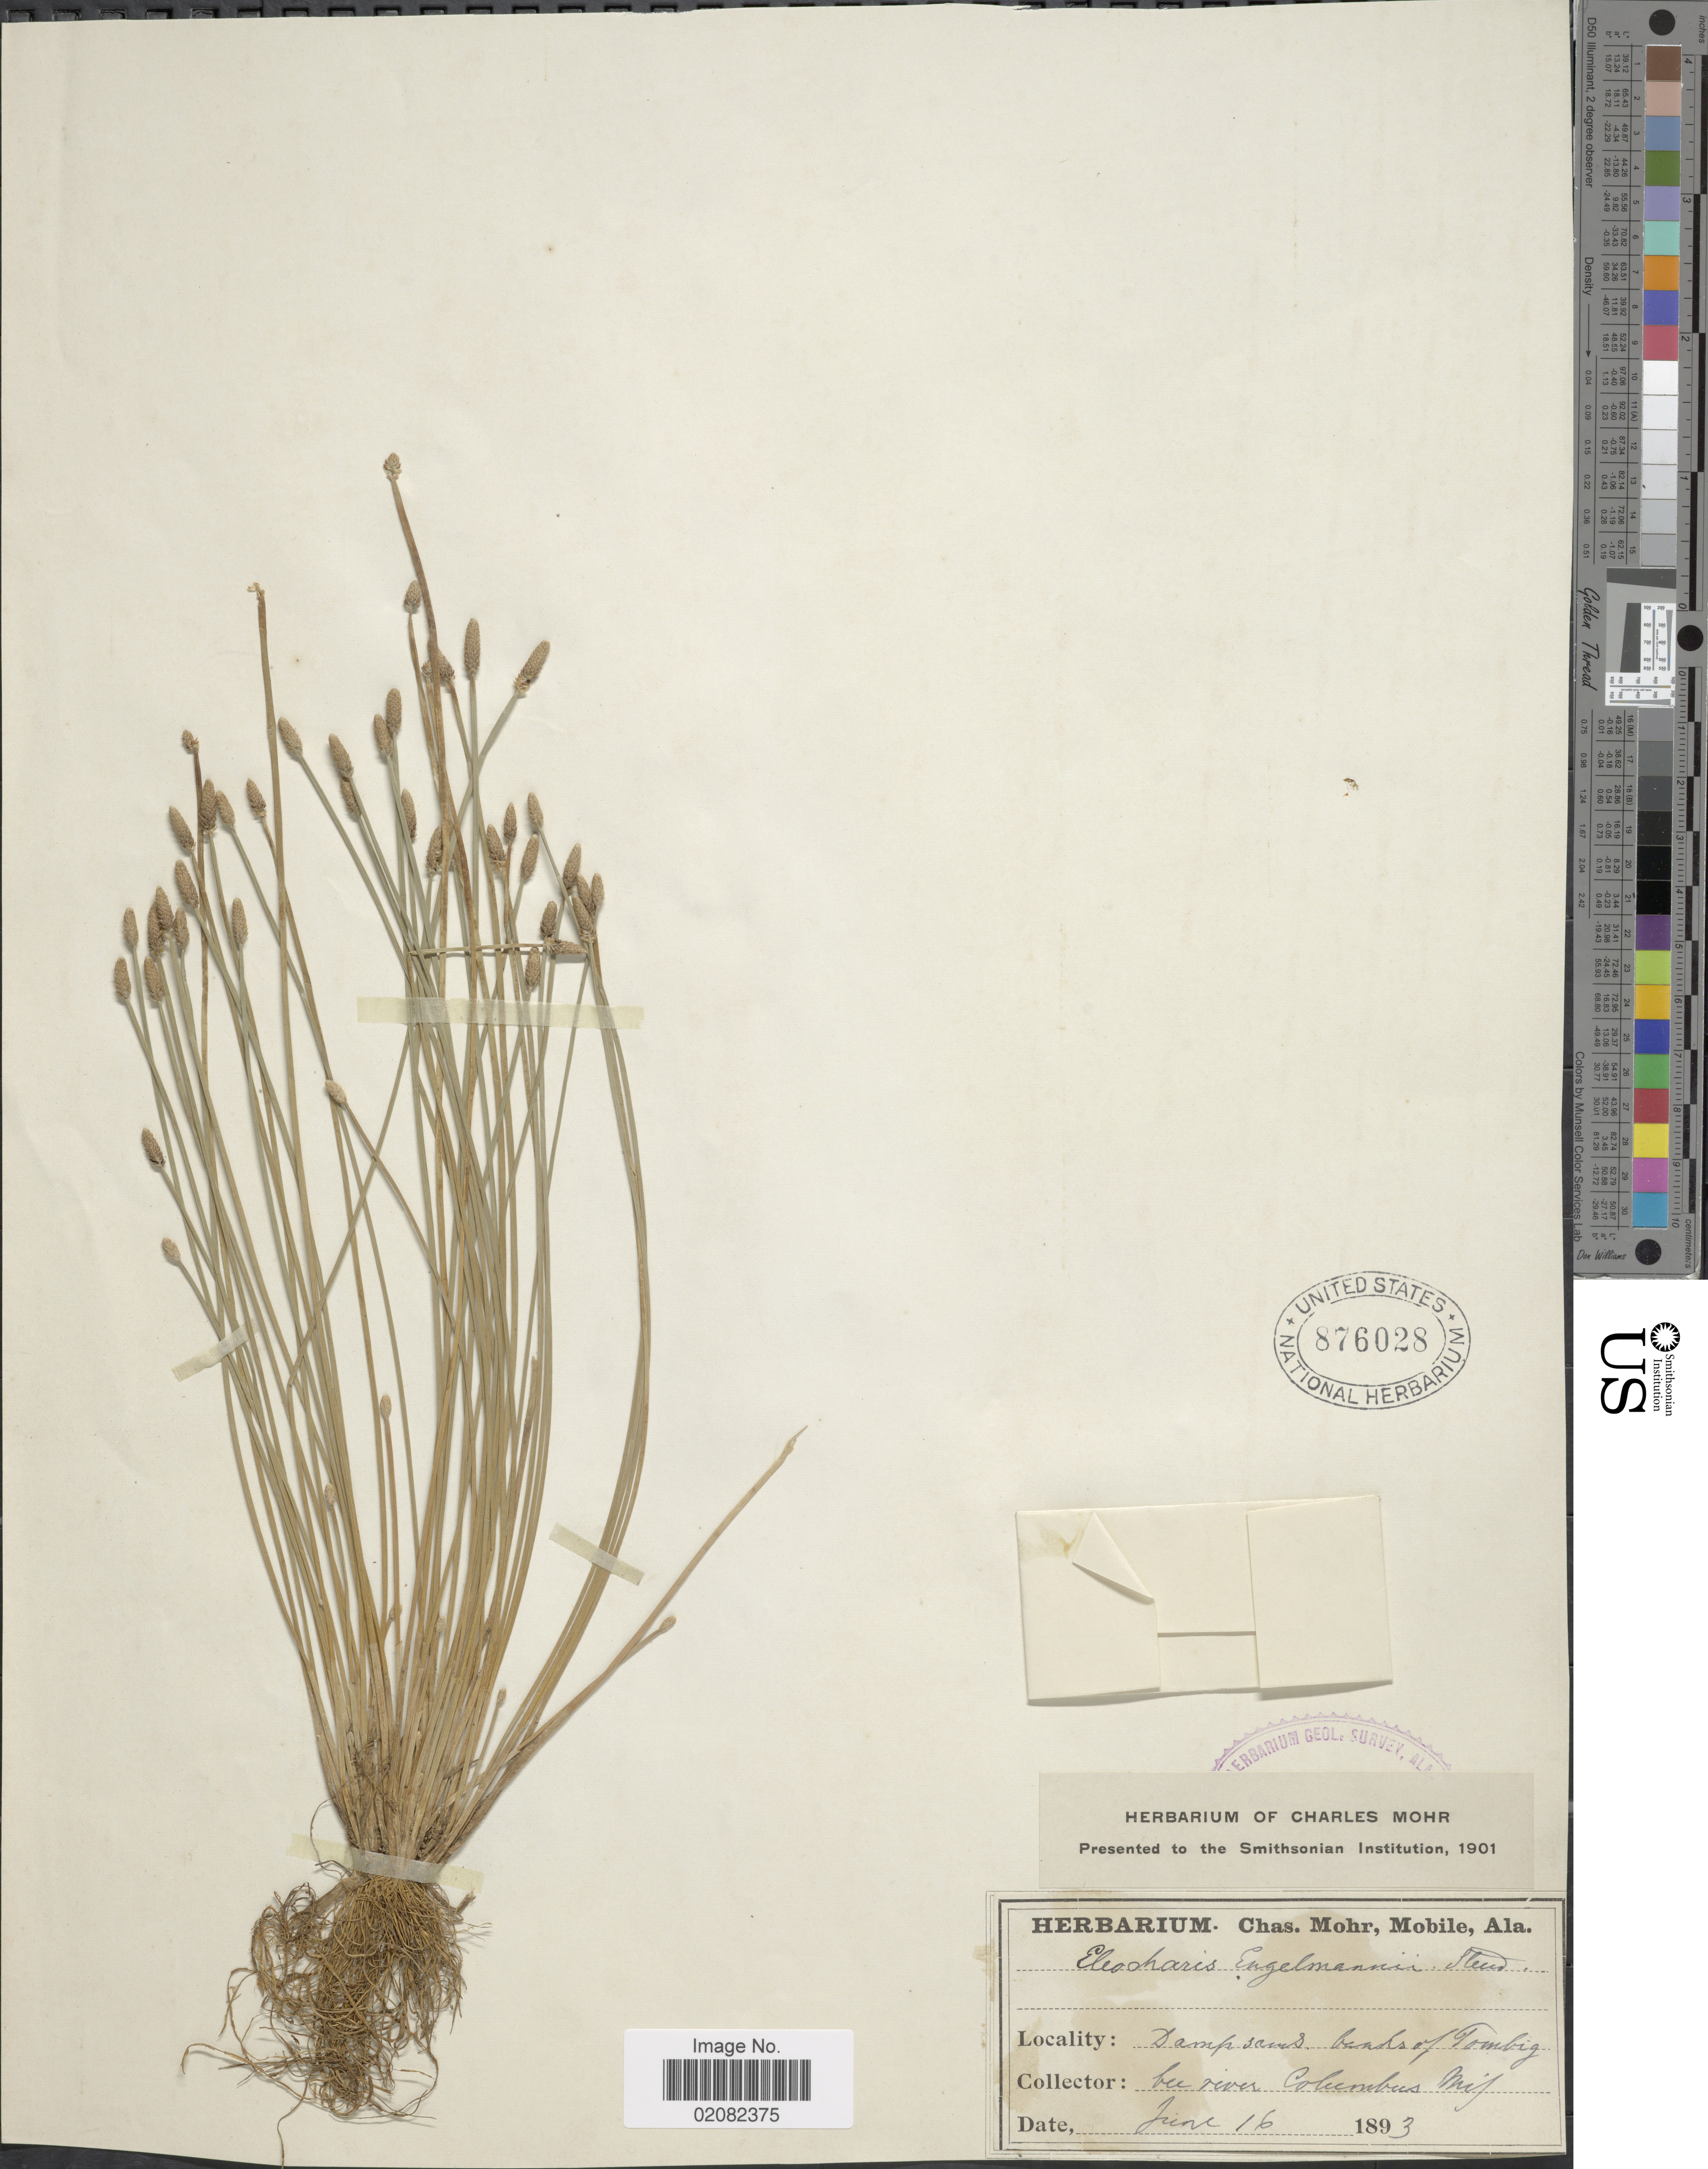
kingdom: Plantae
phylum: Tracheophyta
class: Liliopsida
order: Poales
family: Cyperaceae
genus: Eleocharis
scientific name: Eleocharis engelmannii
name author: Steud.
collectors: C. T. Mohr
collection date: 1893-06-16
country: United States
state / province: Mississippi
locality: Banks of Tombigbee River Columbus Miss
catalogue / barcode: US 876028